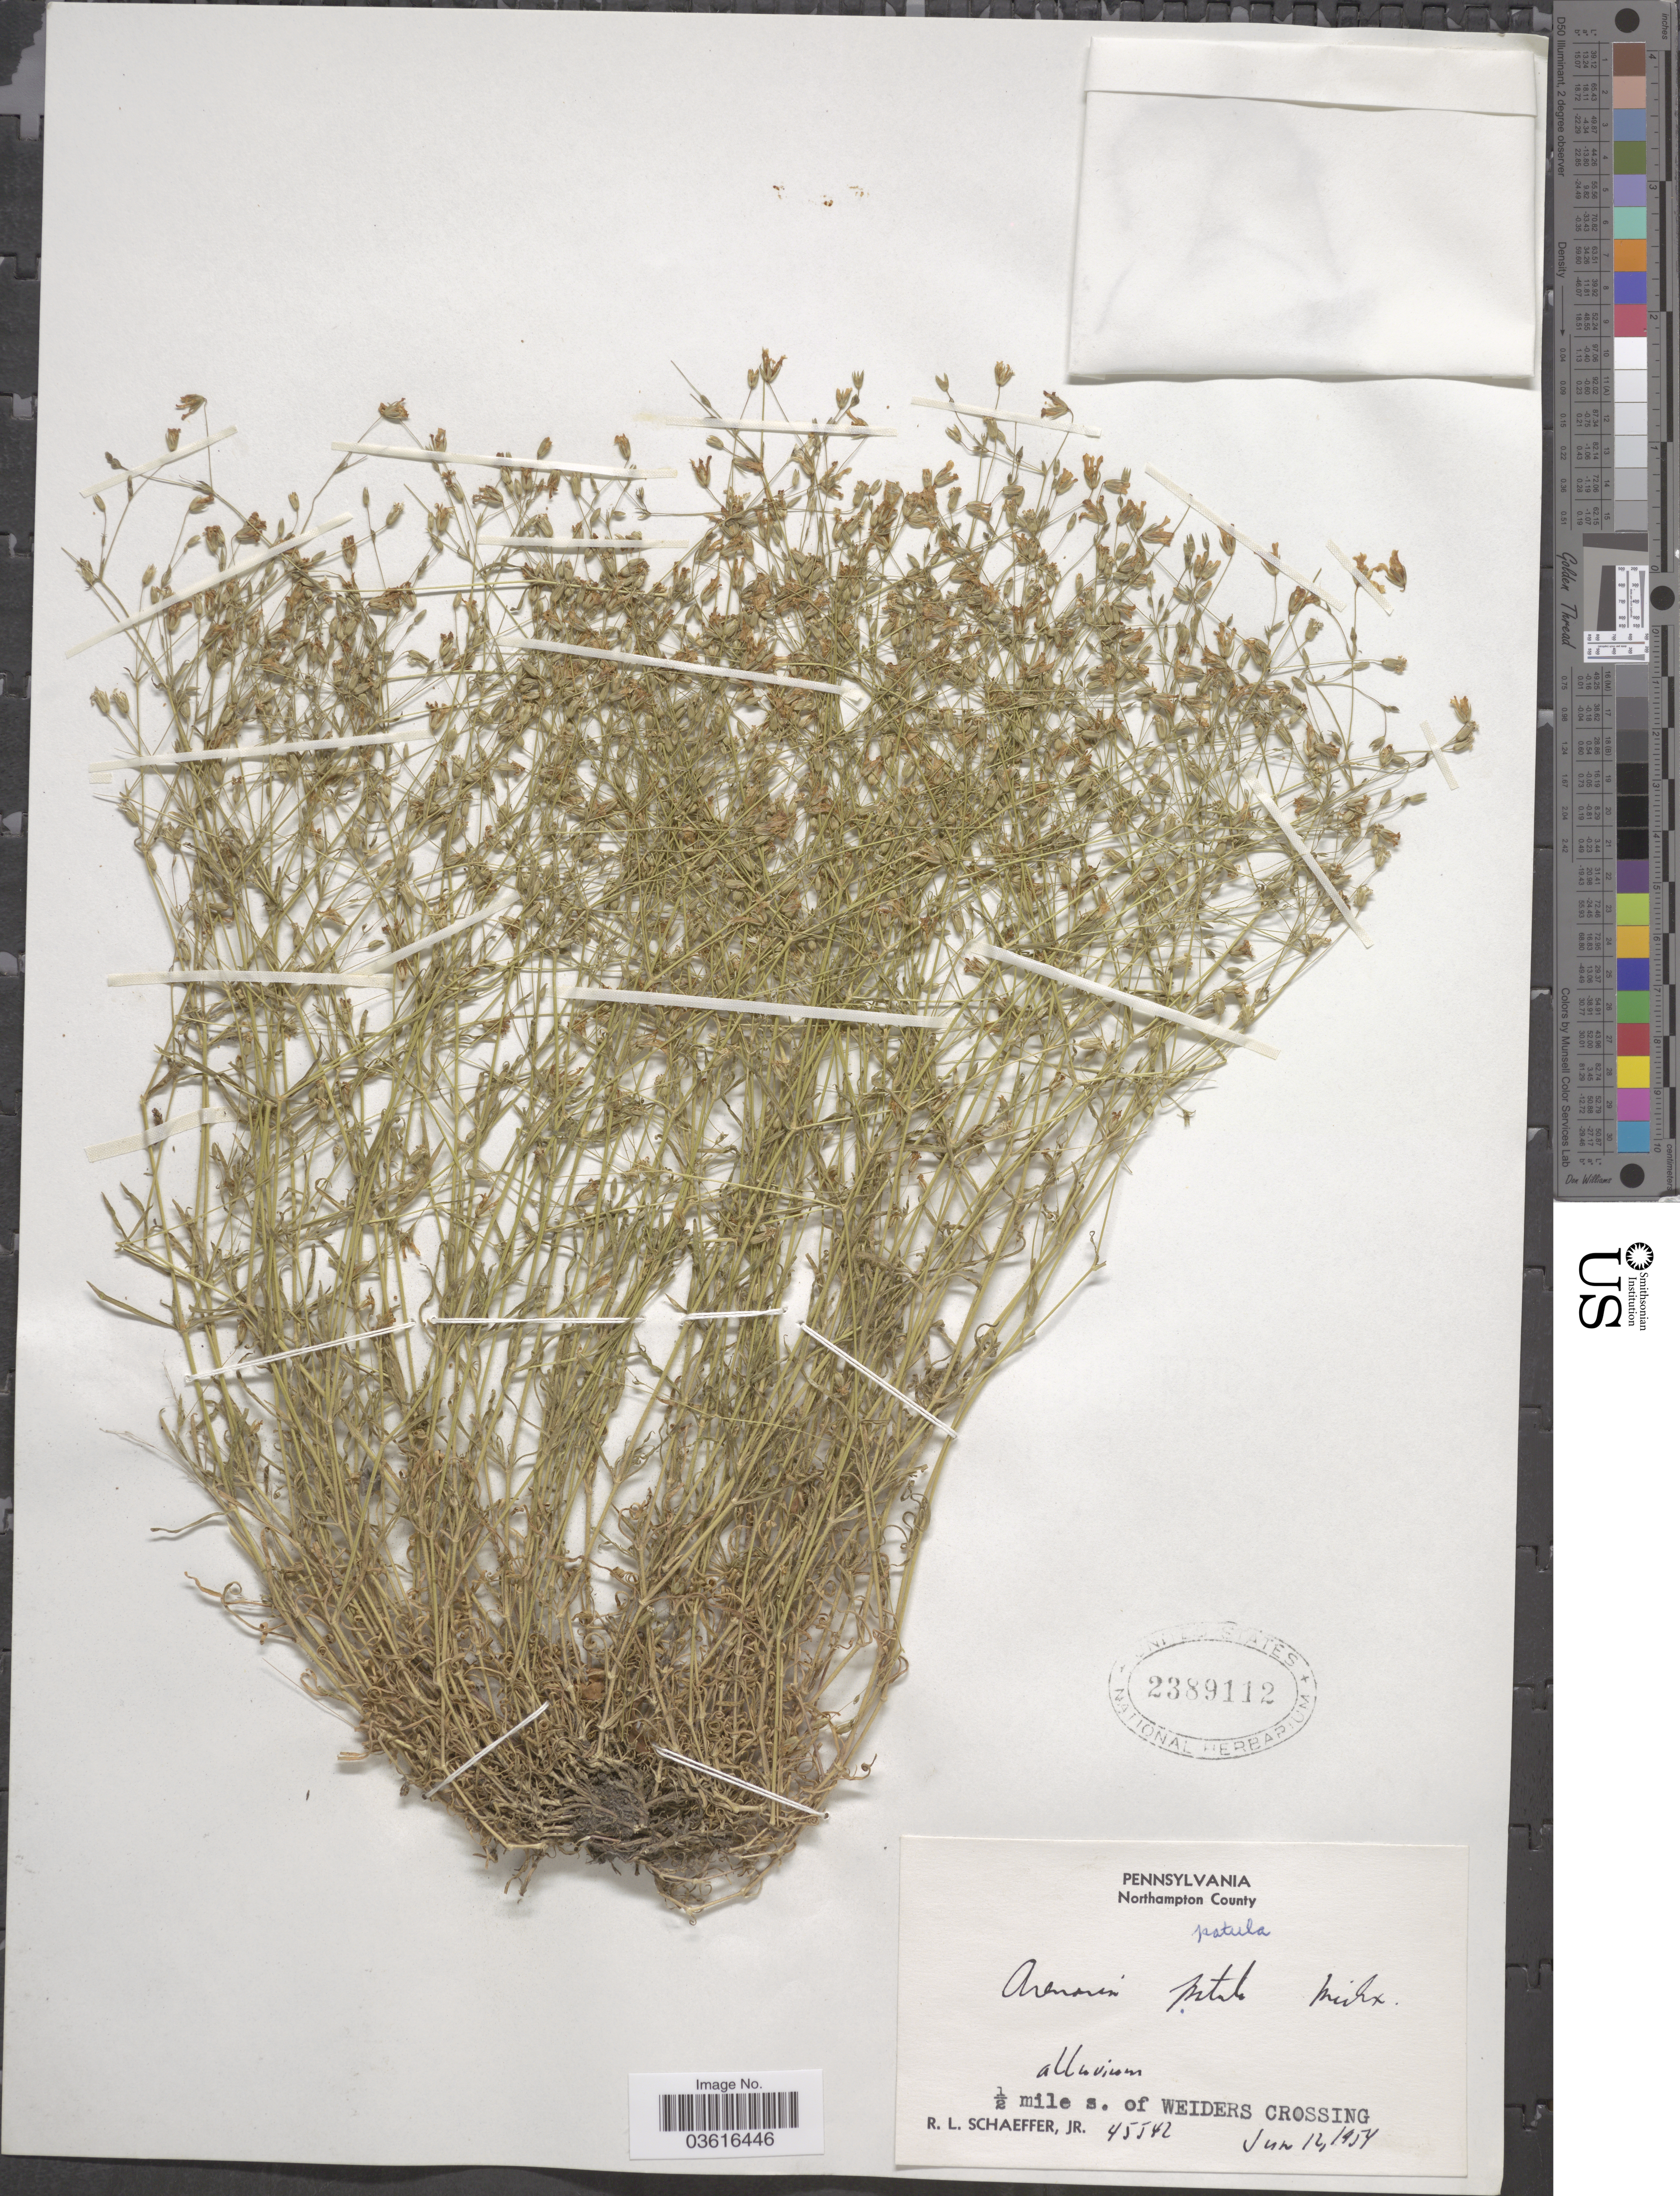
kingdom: Plantae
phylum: Tracheophyta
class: Magnoliopsida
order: Caryophyllales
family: Caryophyllaceae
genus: Minuartia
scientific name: Minuartia patula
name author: (Michx.) Mattf.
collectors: R. L. Schaeffer Jr.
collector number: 45542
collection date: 1954-06-12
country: United States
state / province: Pennsylvania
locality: Northampton County. ½ mile s. of Weiders Crossing.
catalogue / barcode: US 2389112